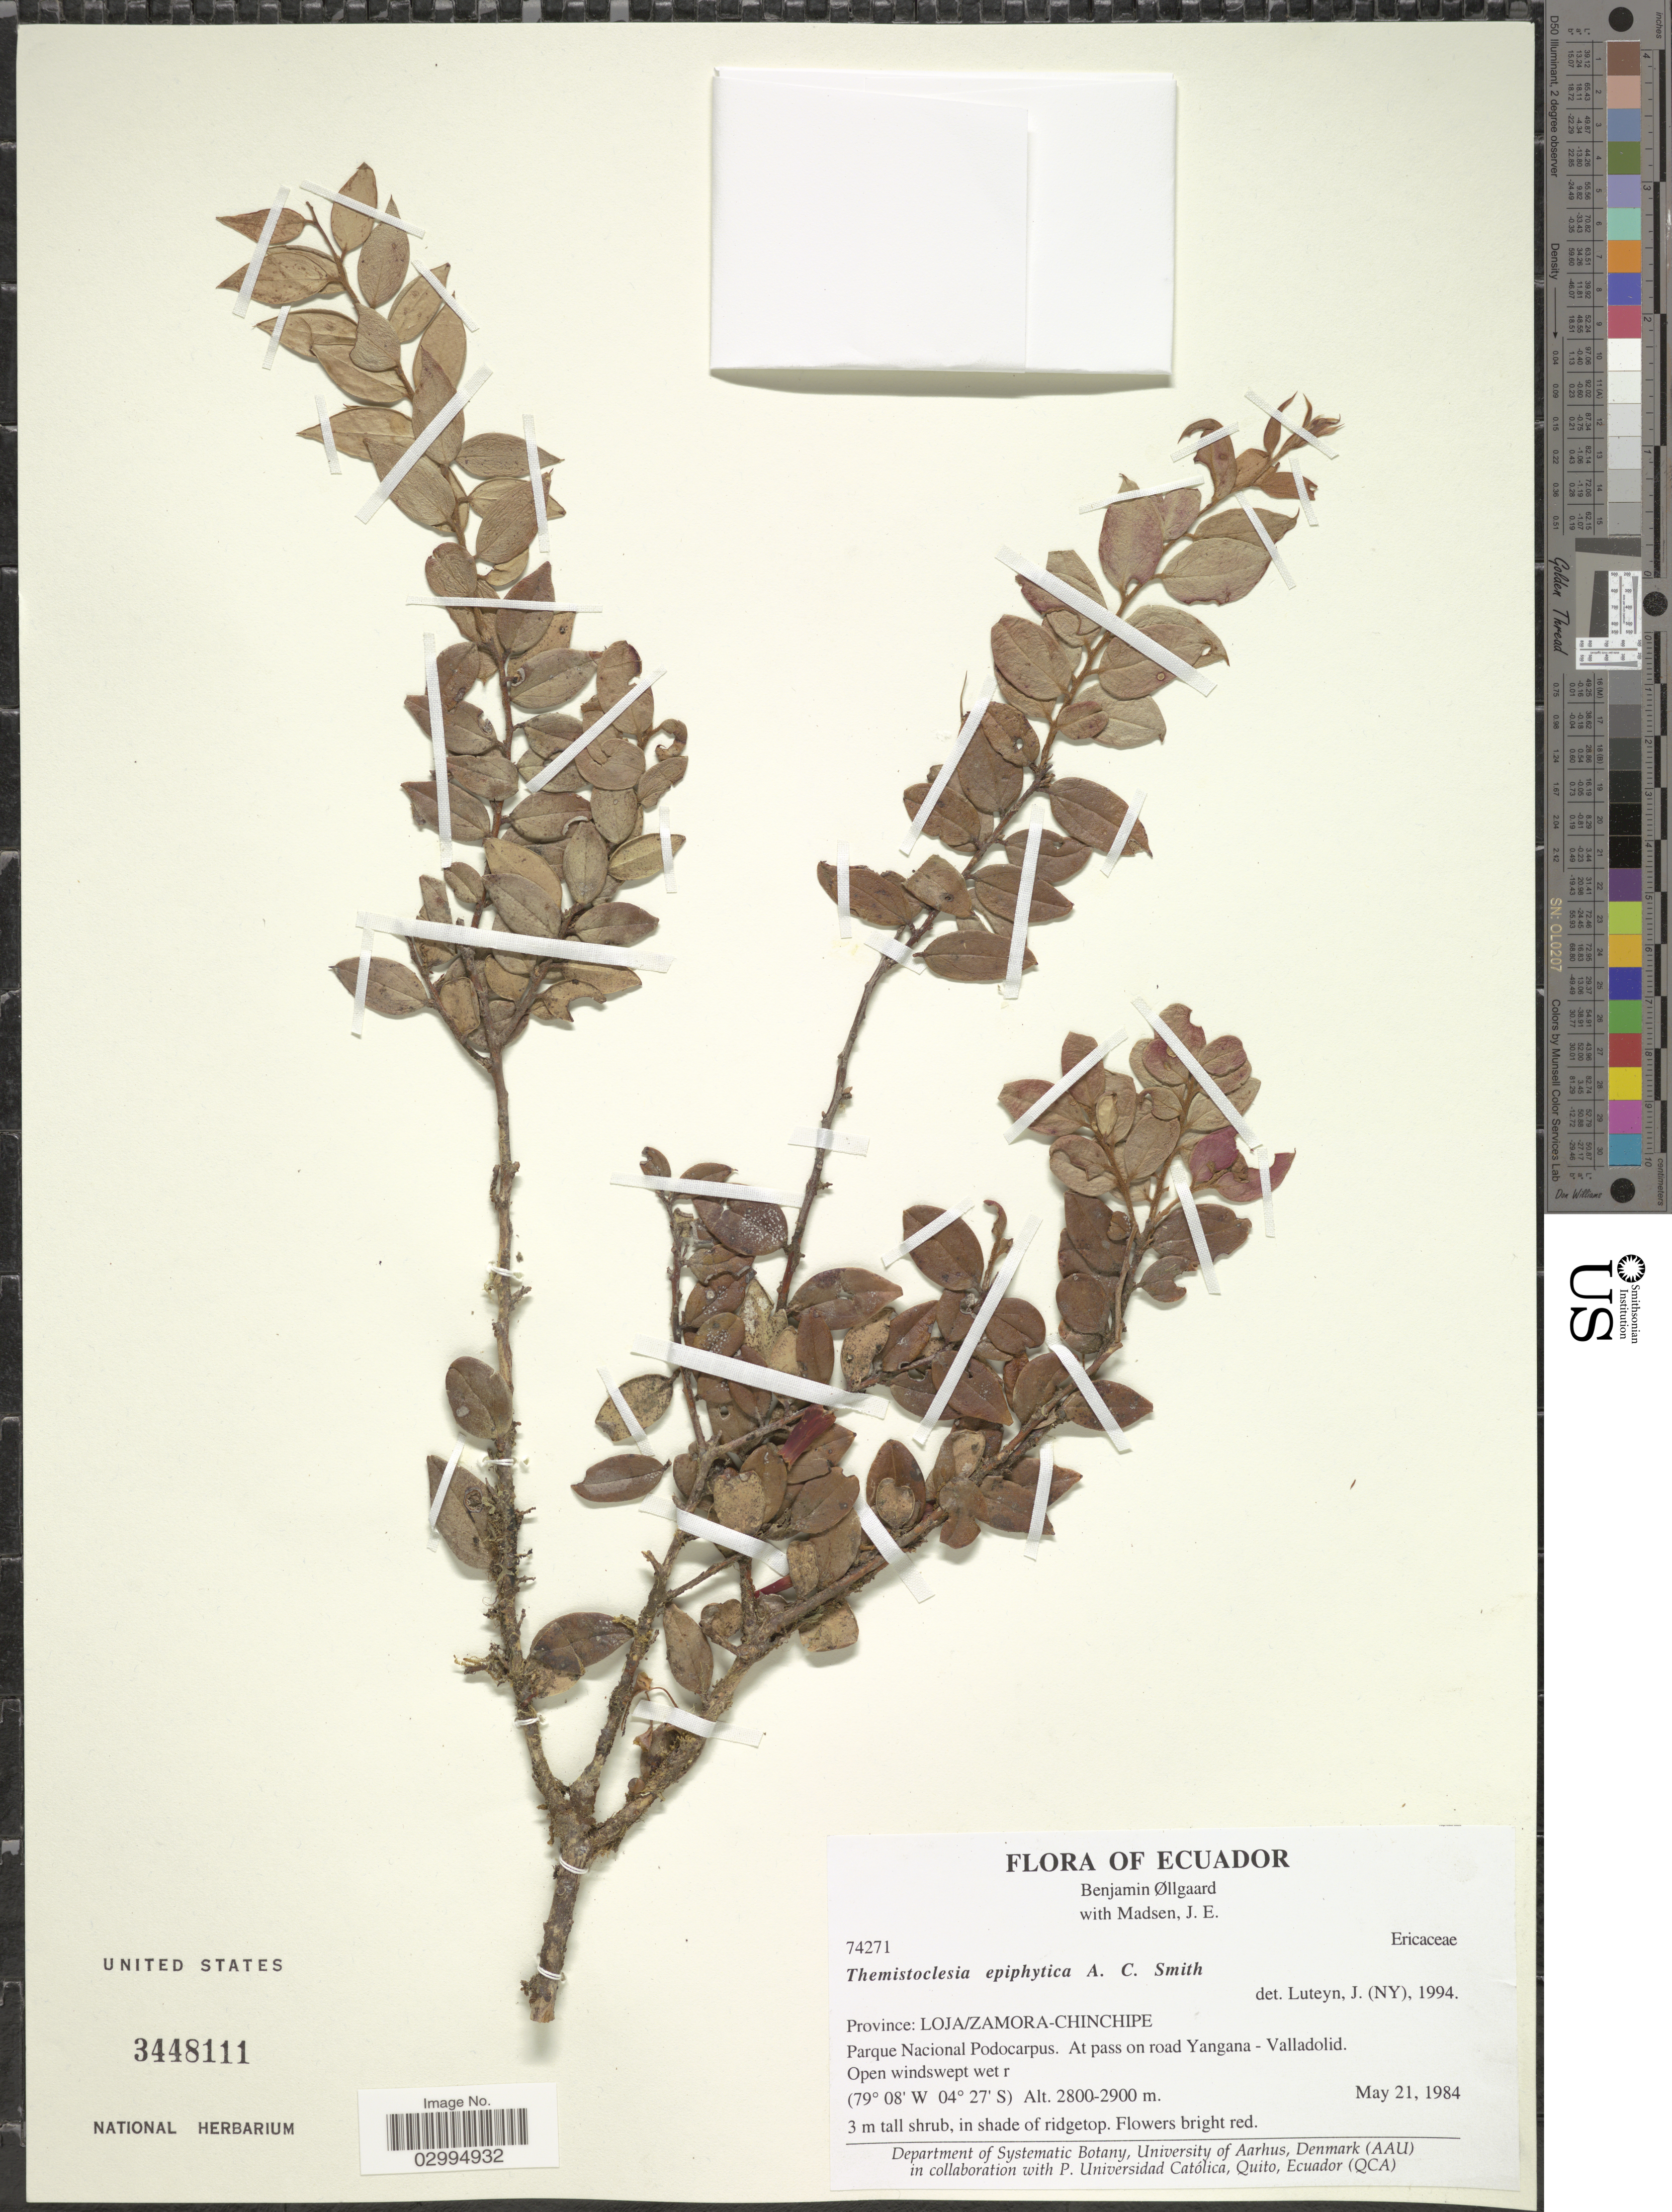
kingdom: Plantae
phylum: Tracheophyta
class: Magnoliopsida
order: Ericales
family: Ericaceae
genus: Themistoclesia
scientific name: Themistoclesia epiphytica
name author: A.C. Sm.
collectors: B. Øllgaard & J. E. Madsen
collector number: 74271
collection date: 1984-05-21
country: Ecuador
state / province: Loja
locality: Zamora-Chinchipe. Parque Nacional Podocarpus. At pass on road Yangana - Valladolid.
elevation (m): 2800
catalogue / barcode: US 3448111